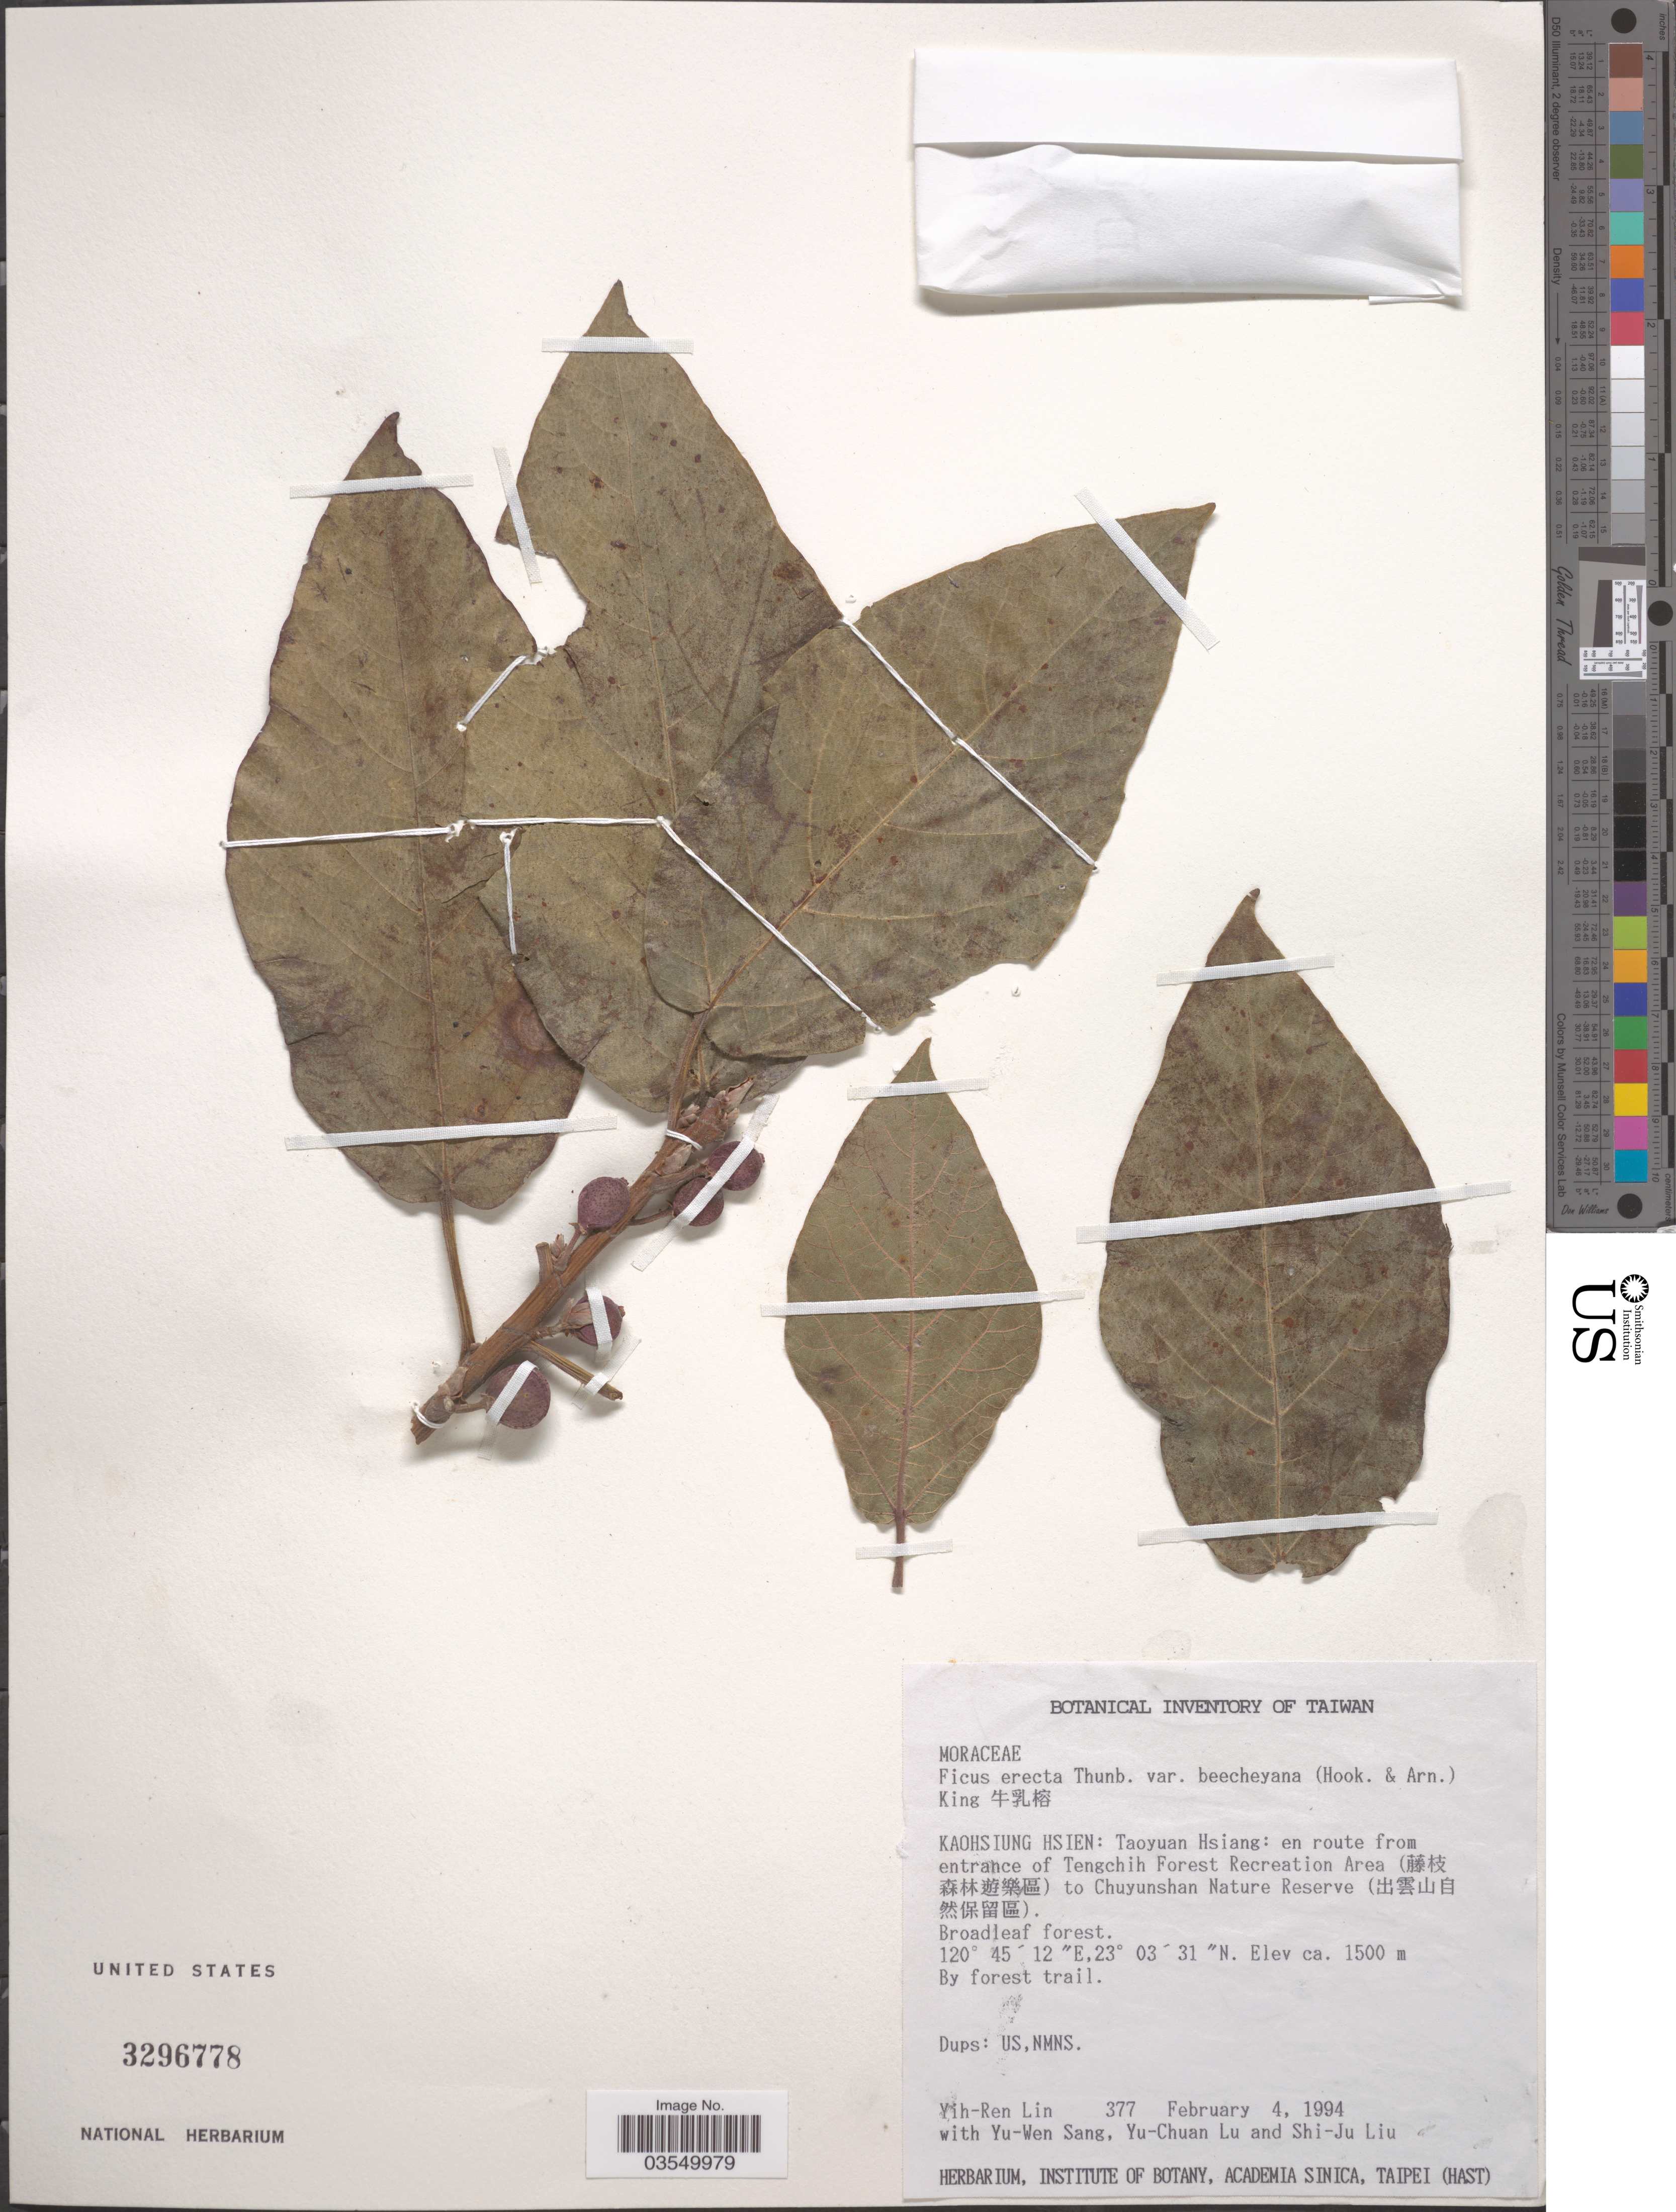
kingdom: Plantae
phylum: Tracheophyta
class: Magnoliopsida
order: Rosales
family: Moraceae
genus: Ficus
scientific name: Ficus erecta var. beecheyana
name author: (Hook. & Arn.) King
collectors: Y. Lin, Y. Sang, Y. C. Lu & S. J. Liu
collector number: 377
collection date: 1994-02-04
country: Taiwan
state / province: Kaohsiung City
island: Taiwan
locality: Kaohsiung Hsien: Taoyuan Hsiang: en route from entrance of Tengchih Forest Recreation Area (X) to Chuyunshan Nature Reserve (X).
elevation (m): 1500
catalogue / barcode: US 3296778